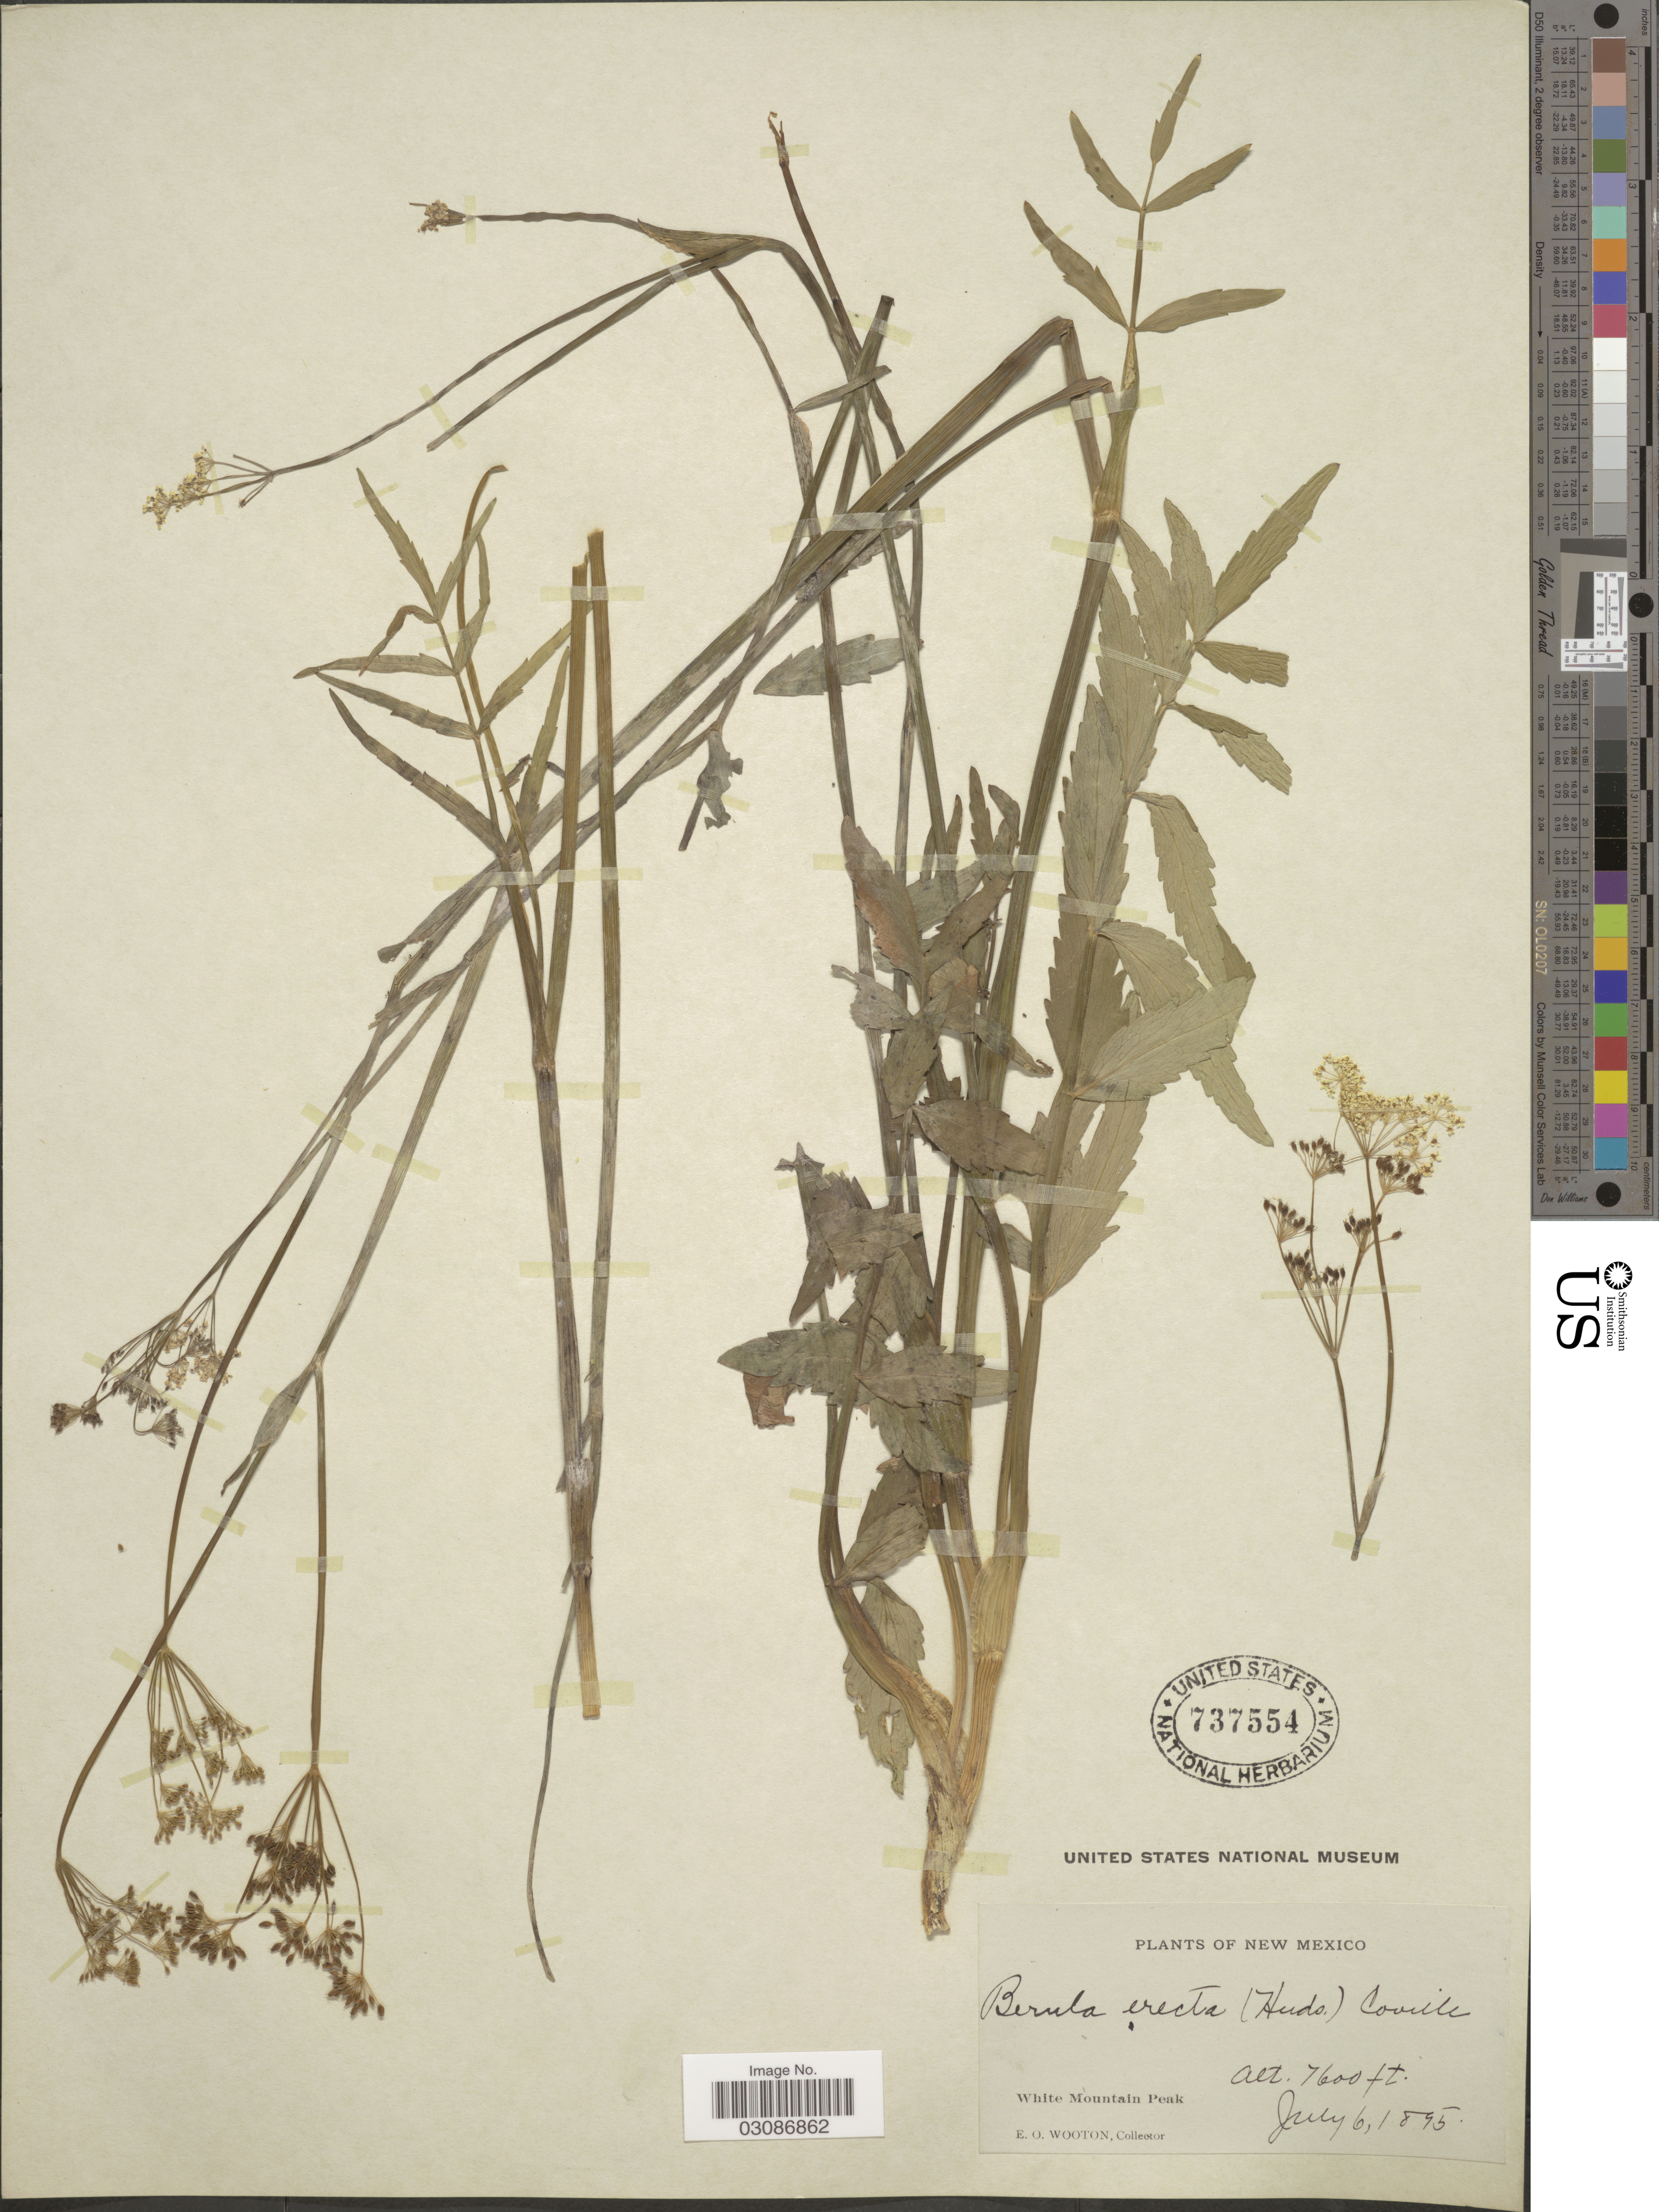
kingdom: Plantae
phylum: Tracheophyta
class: Magnoliopsida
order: Apiales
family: Apiaceae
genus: Berula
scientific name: Berula erecta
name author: (Huds.) Coville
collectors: E. O. Wooton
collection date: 1895-07-06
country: United States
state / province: New Mexico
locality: White Mountain Peak.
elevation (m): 2316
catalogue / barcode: US 737554